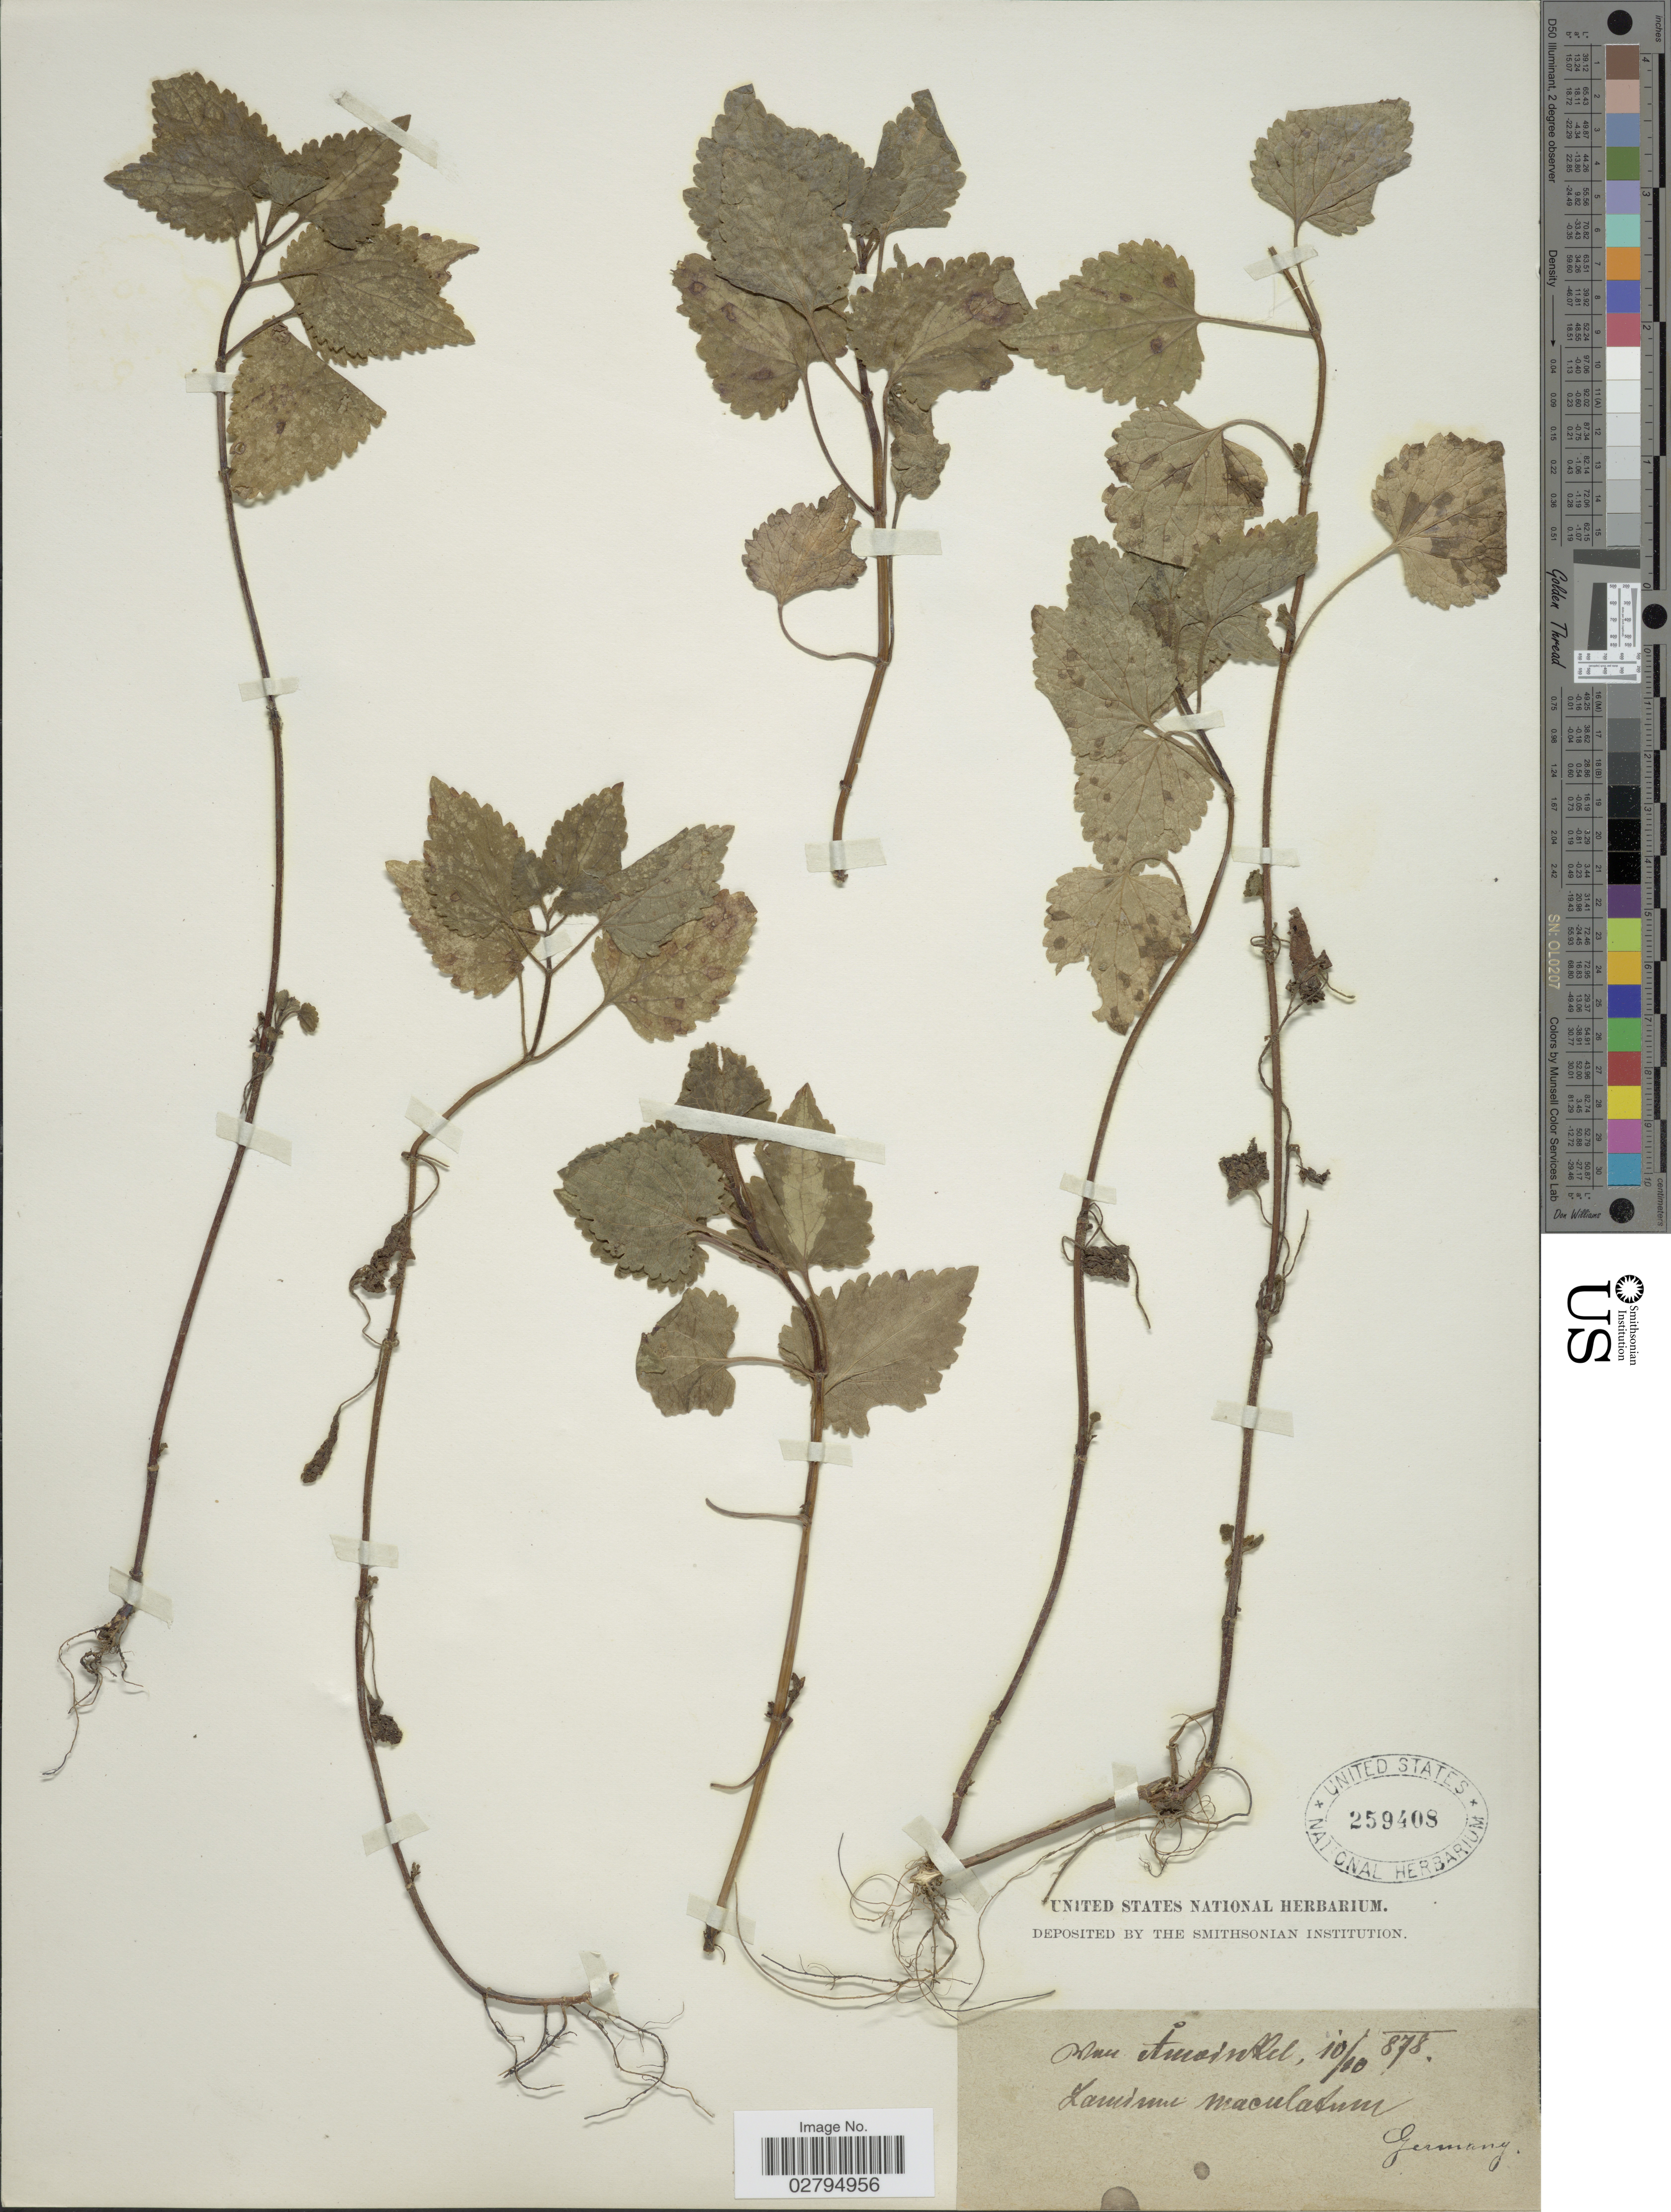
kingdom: Plantae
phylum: Tracheophyta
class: Magnoliopsida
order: Lamiales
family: Lamiaceae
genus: Lamium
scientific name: Lamium maculatum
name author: (L.) L.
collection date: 1878-10-10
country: Germany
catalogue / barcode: US 259408